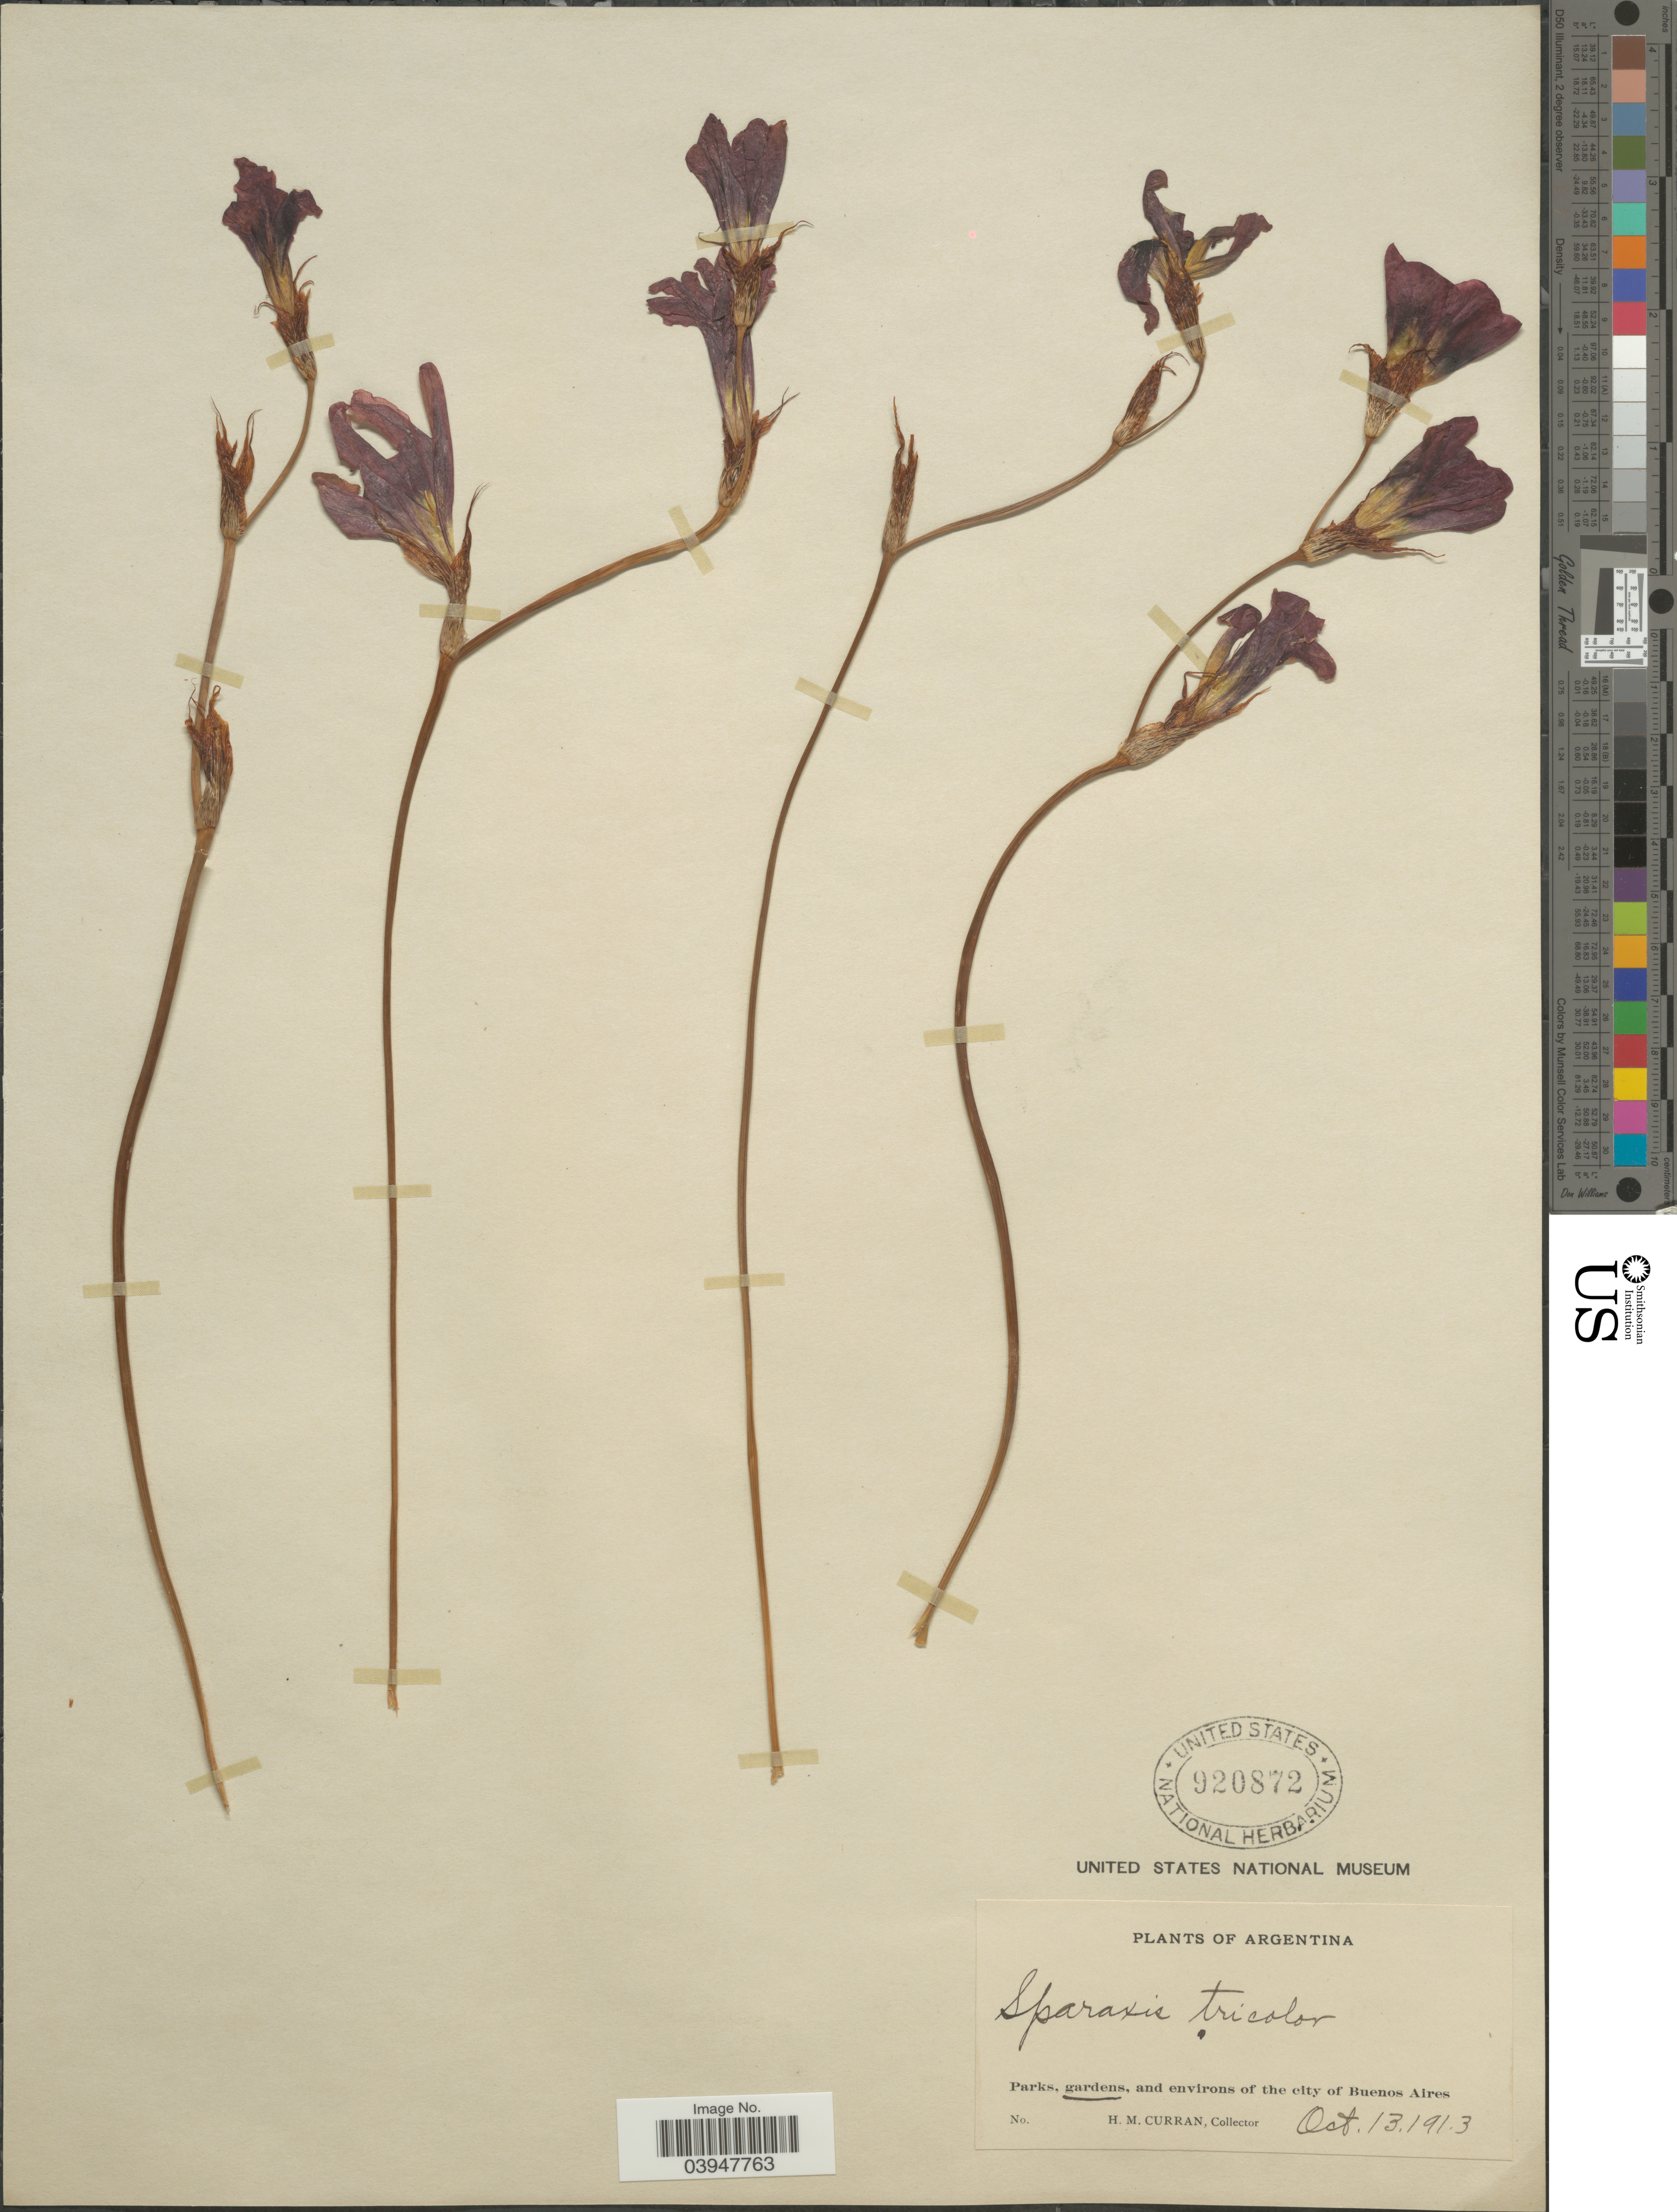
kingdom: Plantae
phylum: Tracheophyta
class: Liliopsida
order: Asparagales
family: Iridaceae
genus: Sparaxis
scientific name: Sparaxis tricolor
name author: (Schneev.) Ker Gawl.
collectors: H. M. Curran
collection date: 1913-10-13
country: Argentina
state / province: Buenos Aires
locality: Gardens of the city of Buenos Aires.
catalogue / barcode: US 920872